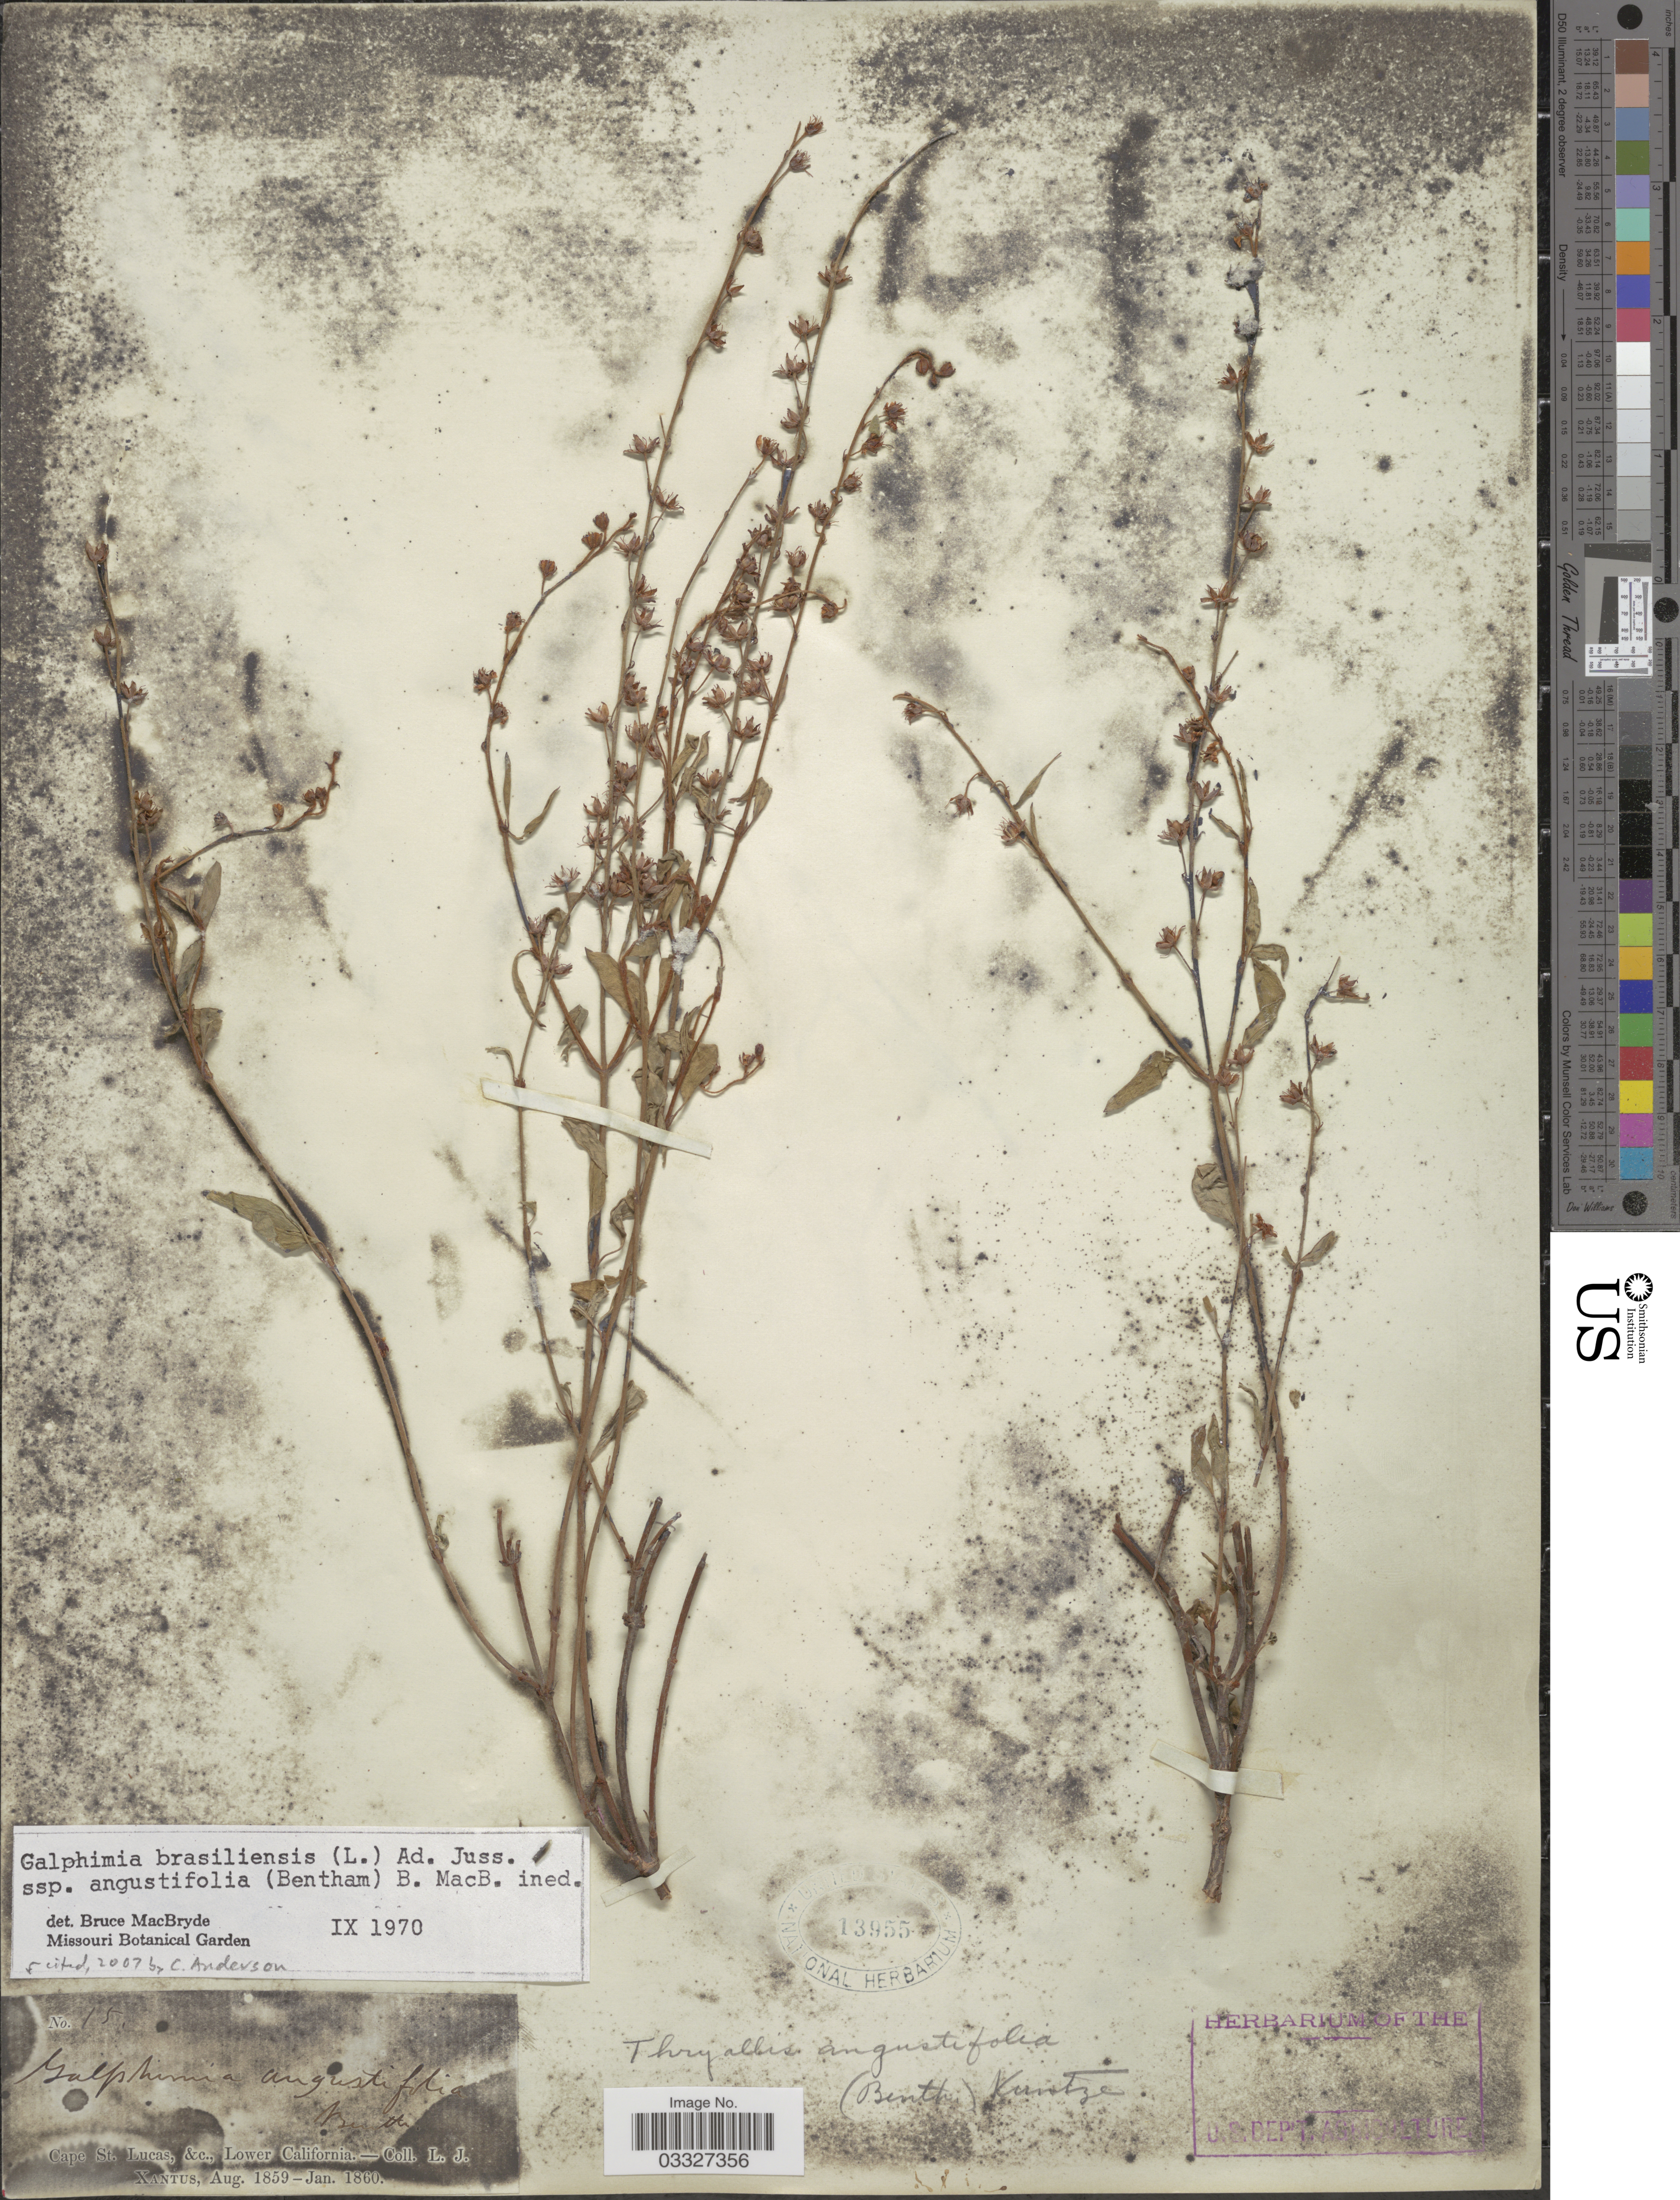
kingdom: Plantae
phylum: Tracheophyta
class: Magnoliopsida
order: Malpighiales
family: Malpighiaceae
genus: Galphimia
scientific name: Galphimia angustifolia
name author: Benth.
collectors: L. J. Xantus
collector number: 15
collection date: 1859-08/1860-01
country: Mexico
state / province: Baja California Sur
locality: Cape St. Lucas, &c., Lower California.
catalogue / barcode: US 13955